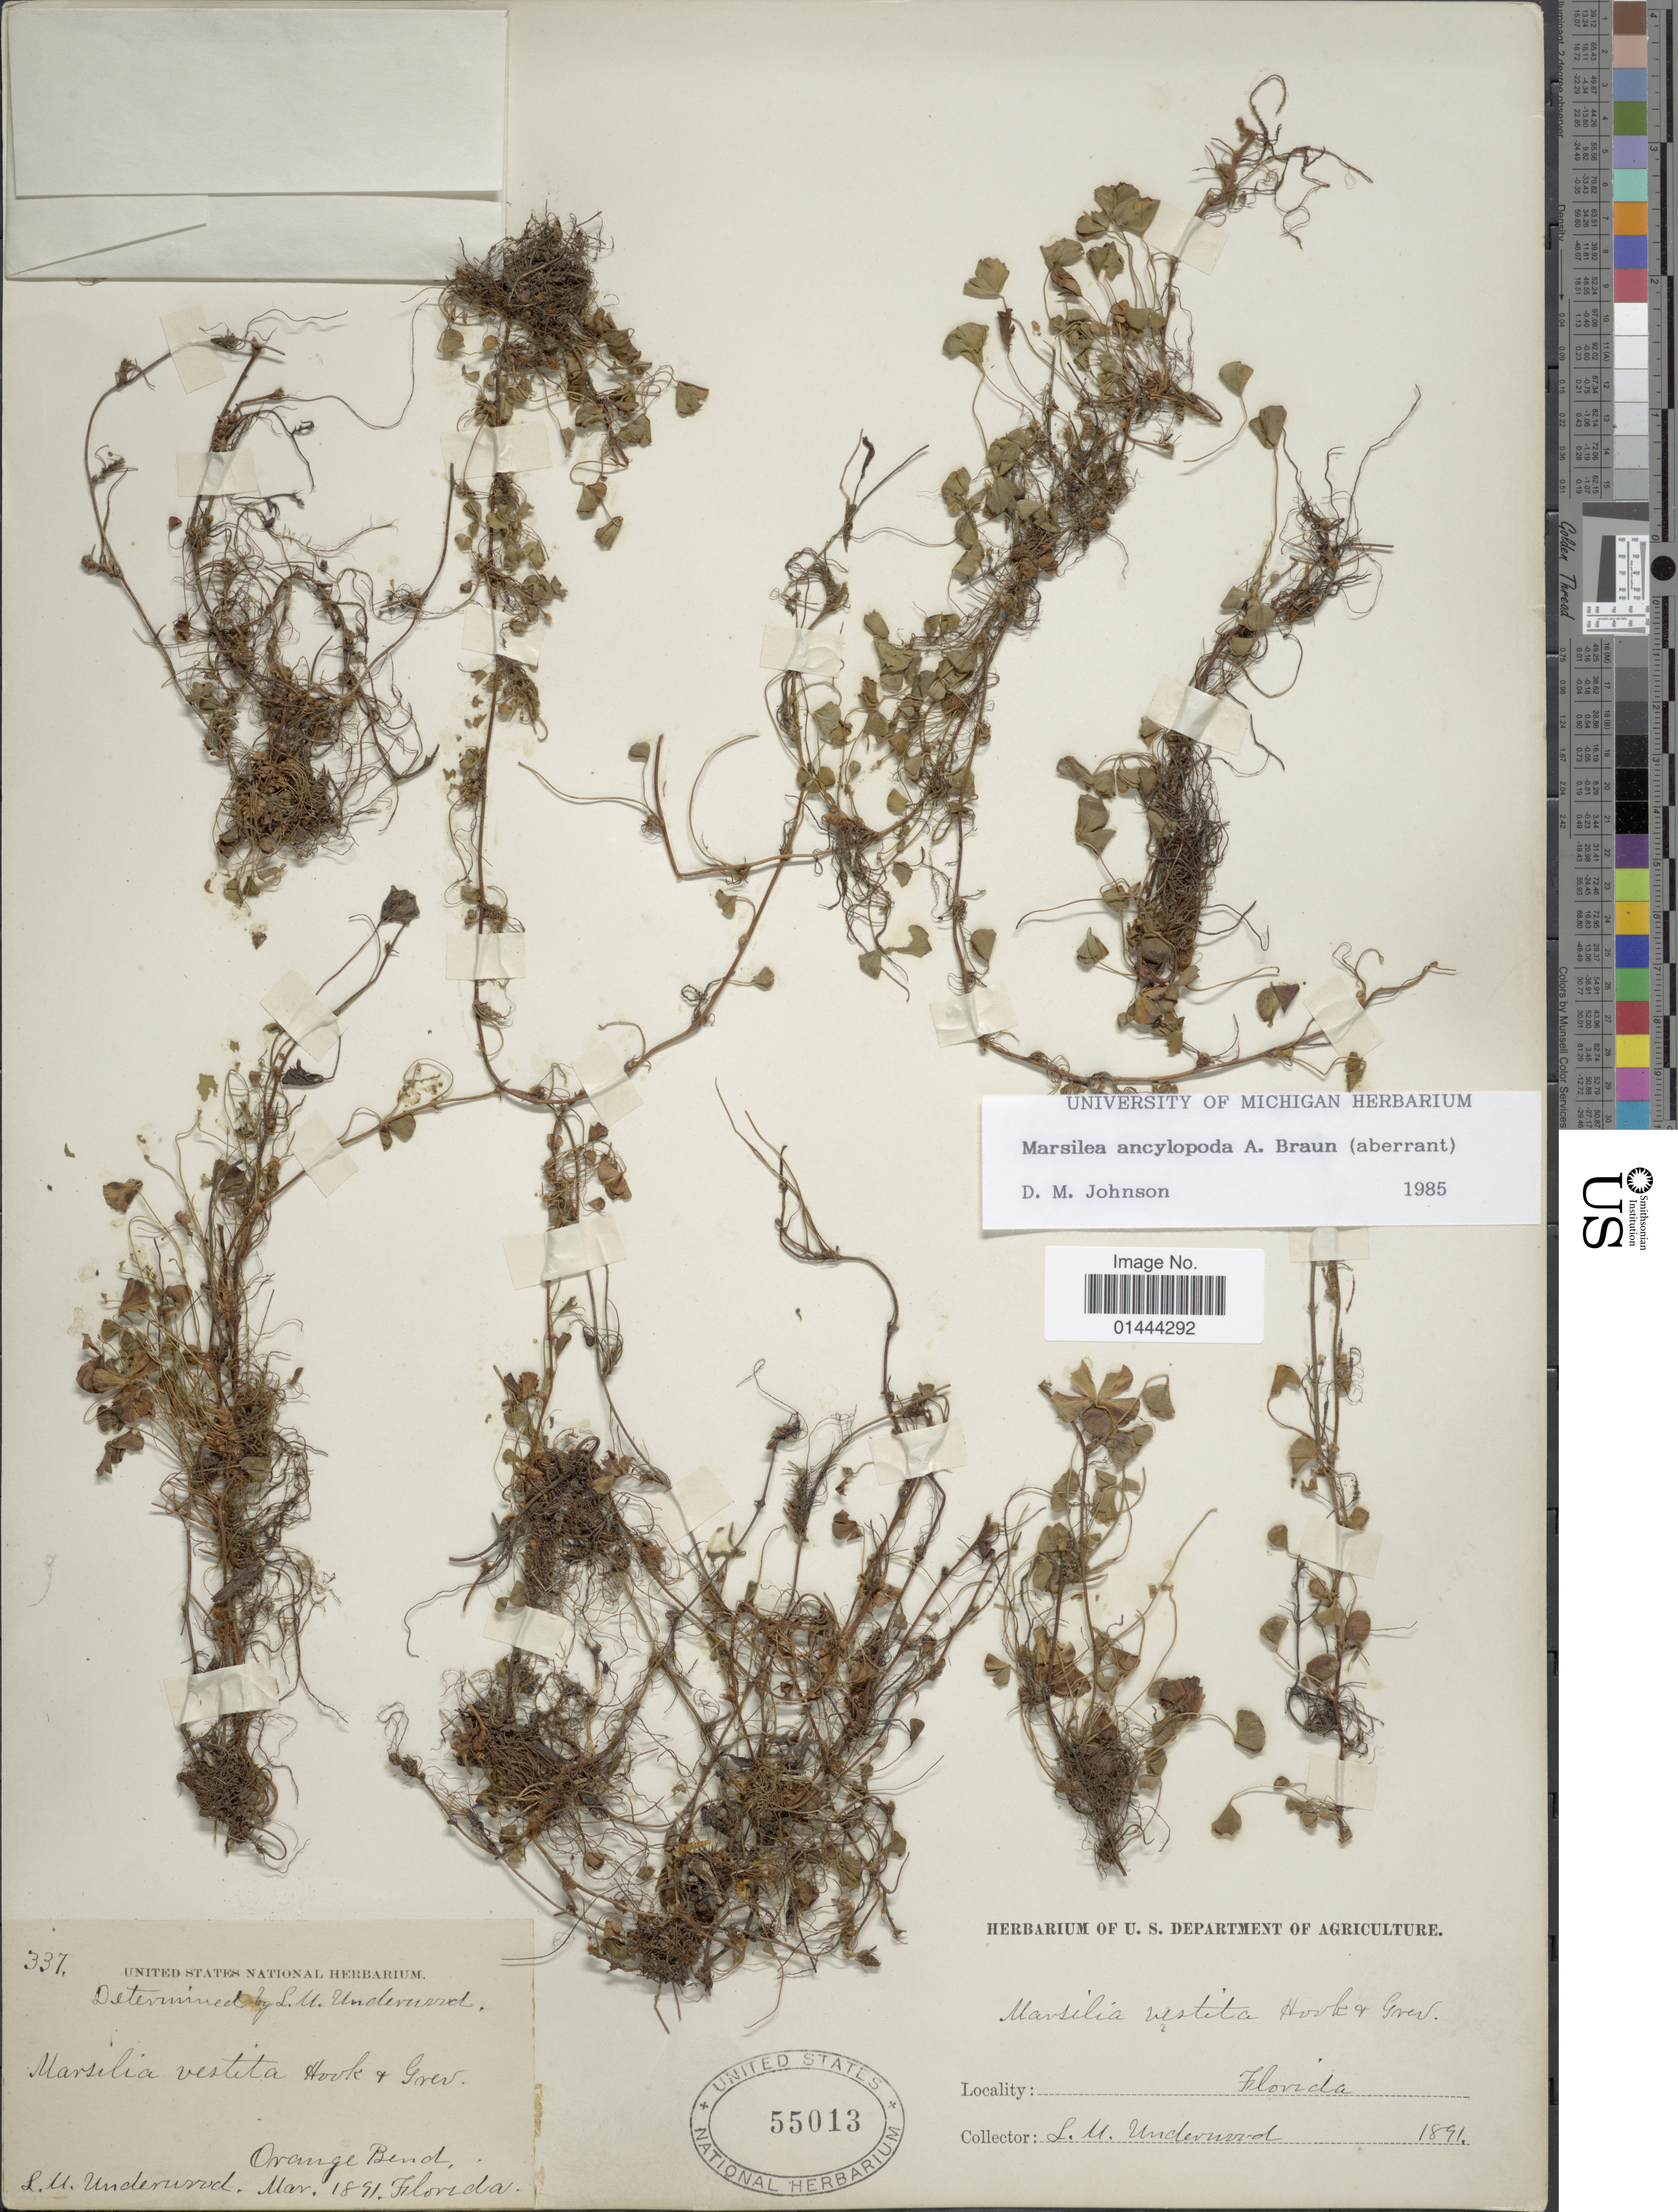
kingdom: Plantae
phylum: Tracheophyta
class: Polypodiopsida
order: Salviniales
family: Marsileaceae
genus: Marsilea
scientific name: Marsilea ancylopoda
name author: A. Braun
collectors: L. M. Underwood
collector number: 337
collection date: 1891-03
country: United States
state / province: Florida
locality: Orange Bend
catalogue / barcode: US 55013